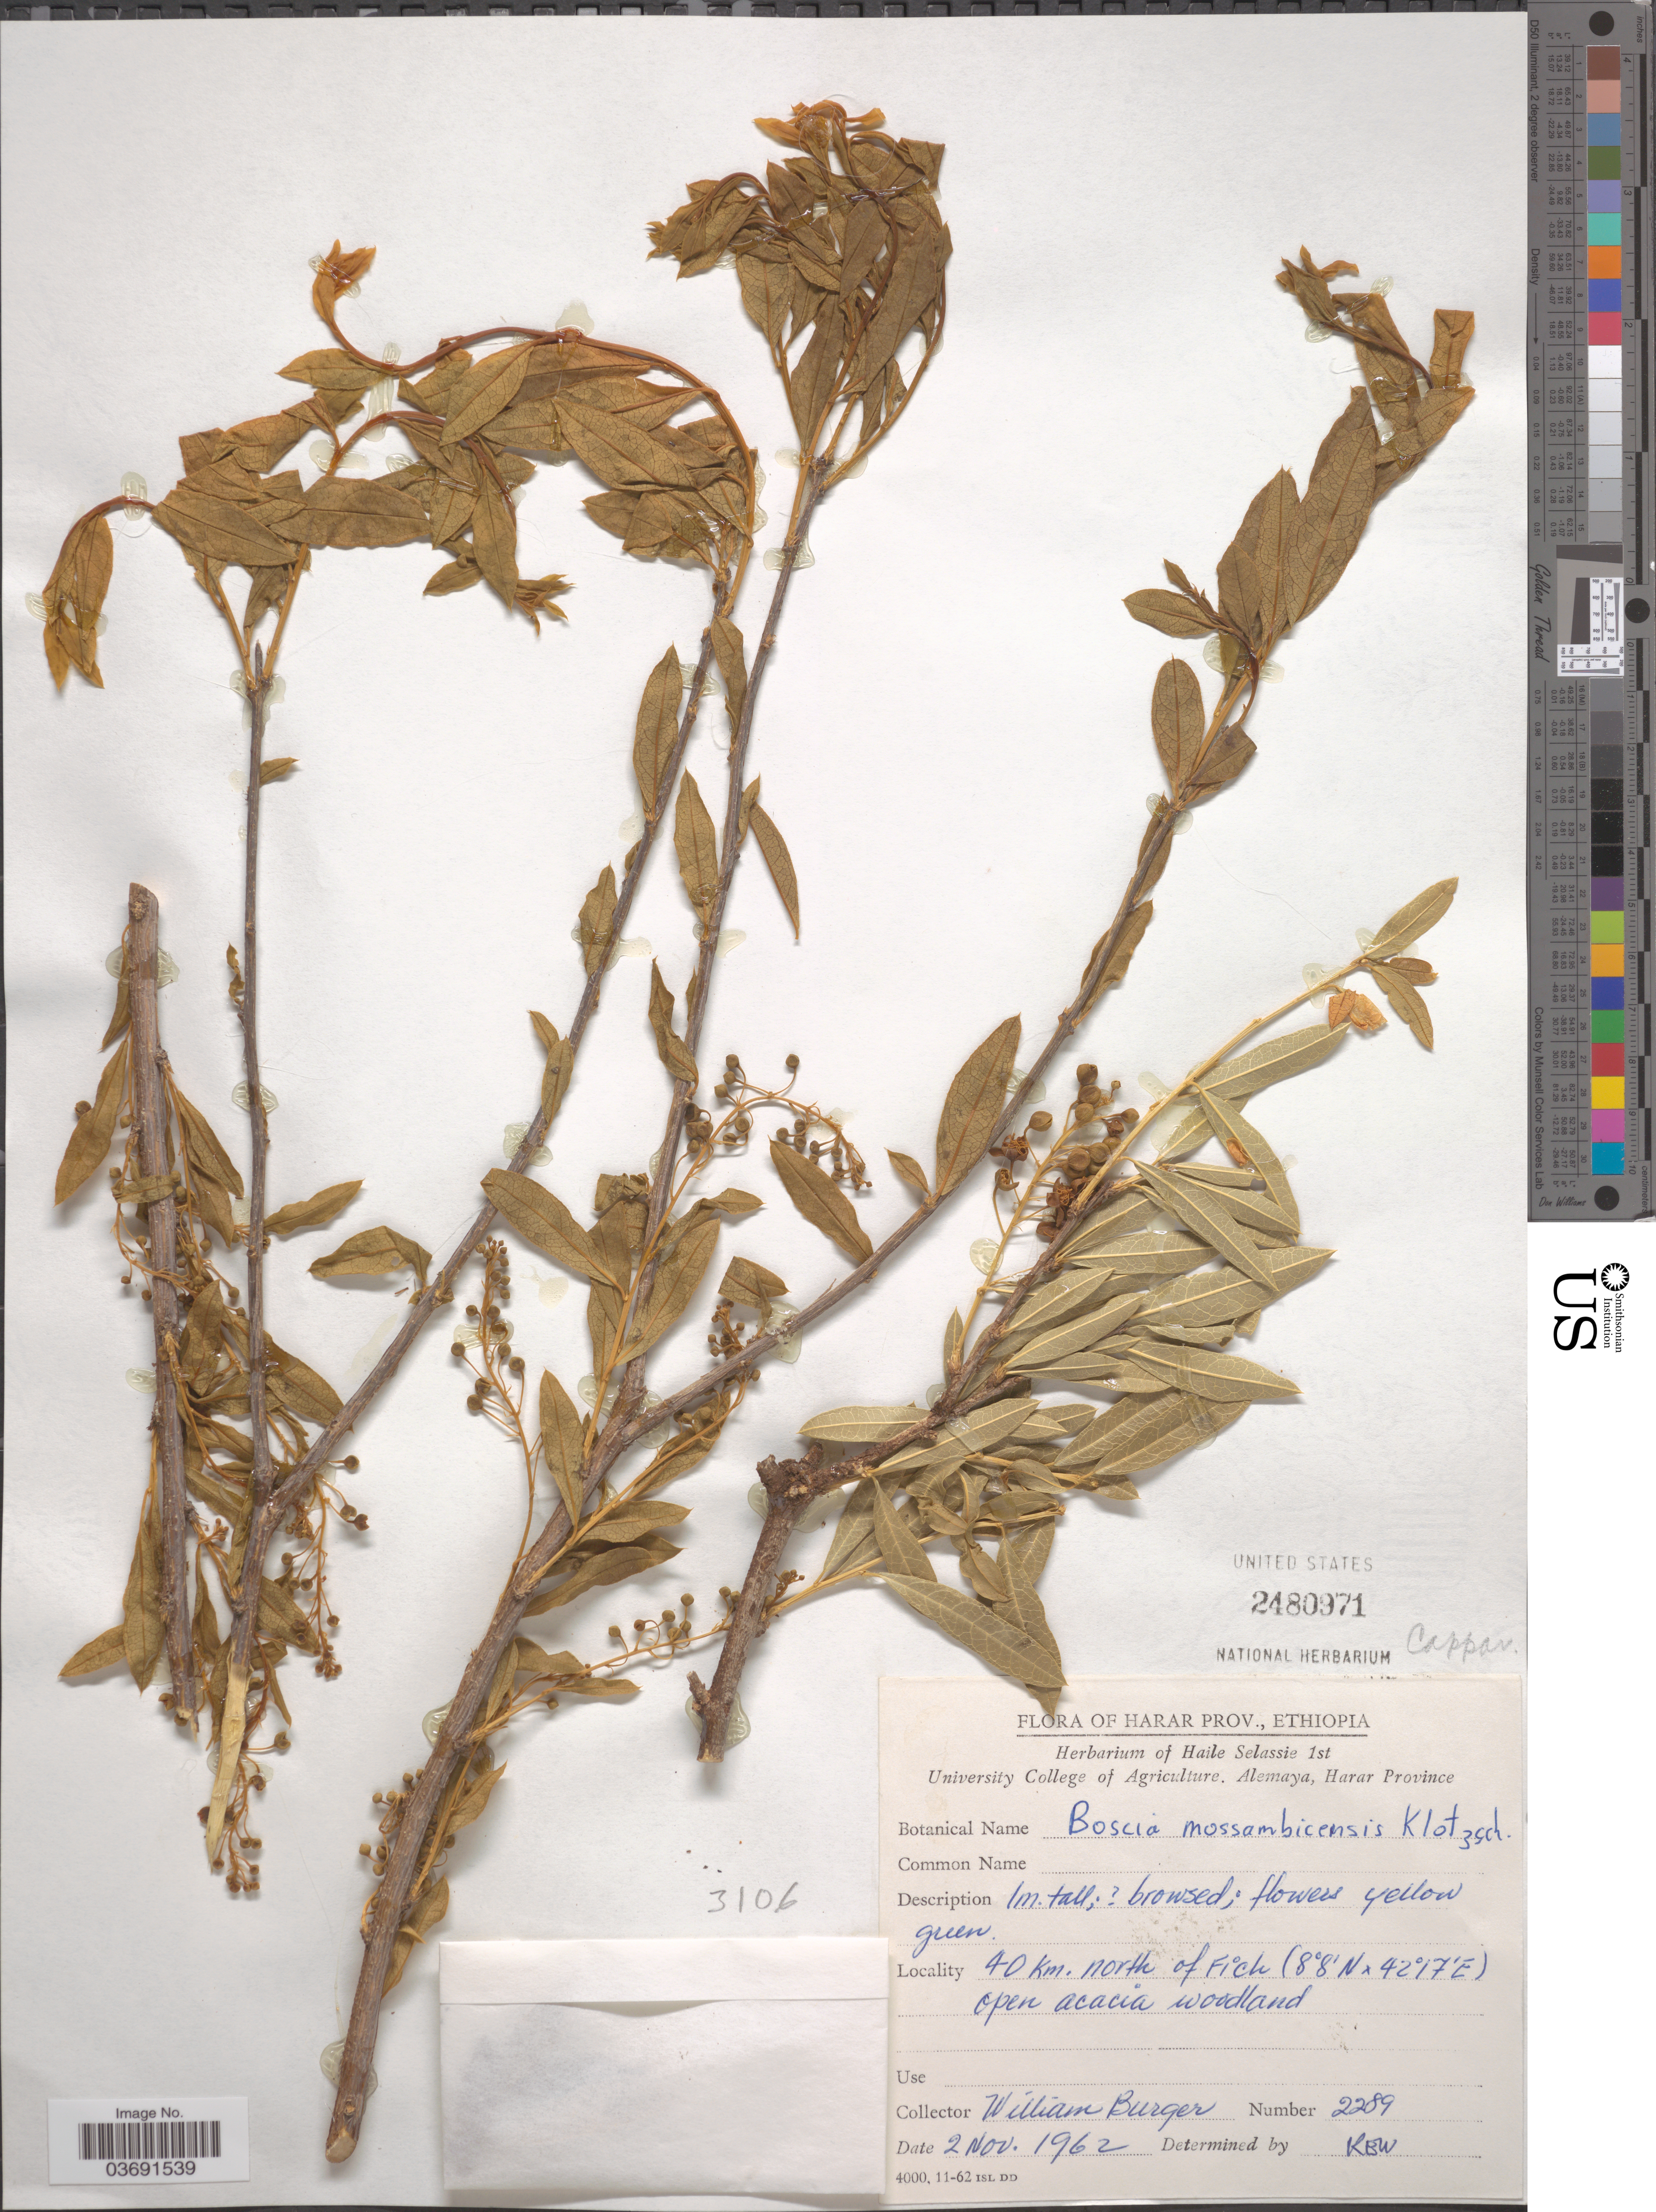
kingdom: Plantae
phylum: Tracheophyta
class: Magnoliopsida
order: Brassicales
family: Capparaceae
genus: Boscia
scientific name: Boscia mossambicensis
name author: Klotzsch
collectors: W. Burger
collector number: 2289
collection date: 1962-11-02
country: Ethiopia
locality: Harar Prov. 40 Km. north of Fick.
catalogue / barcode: US 2480971